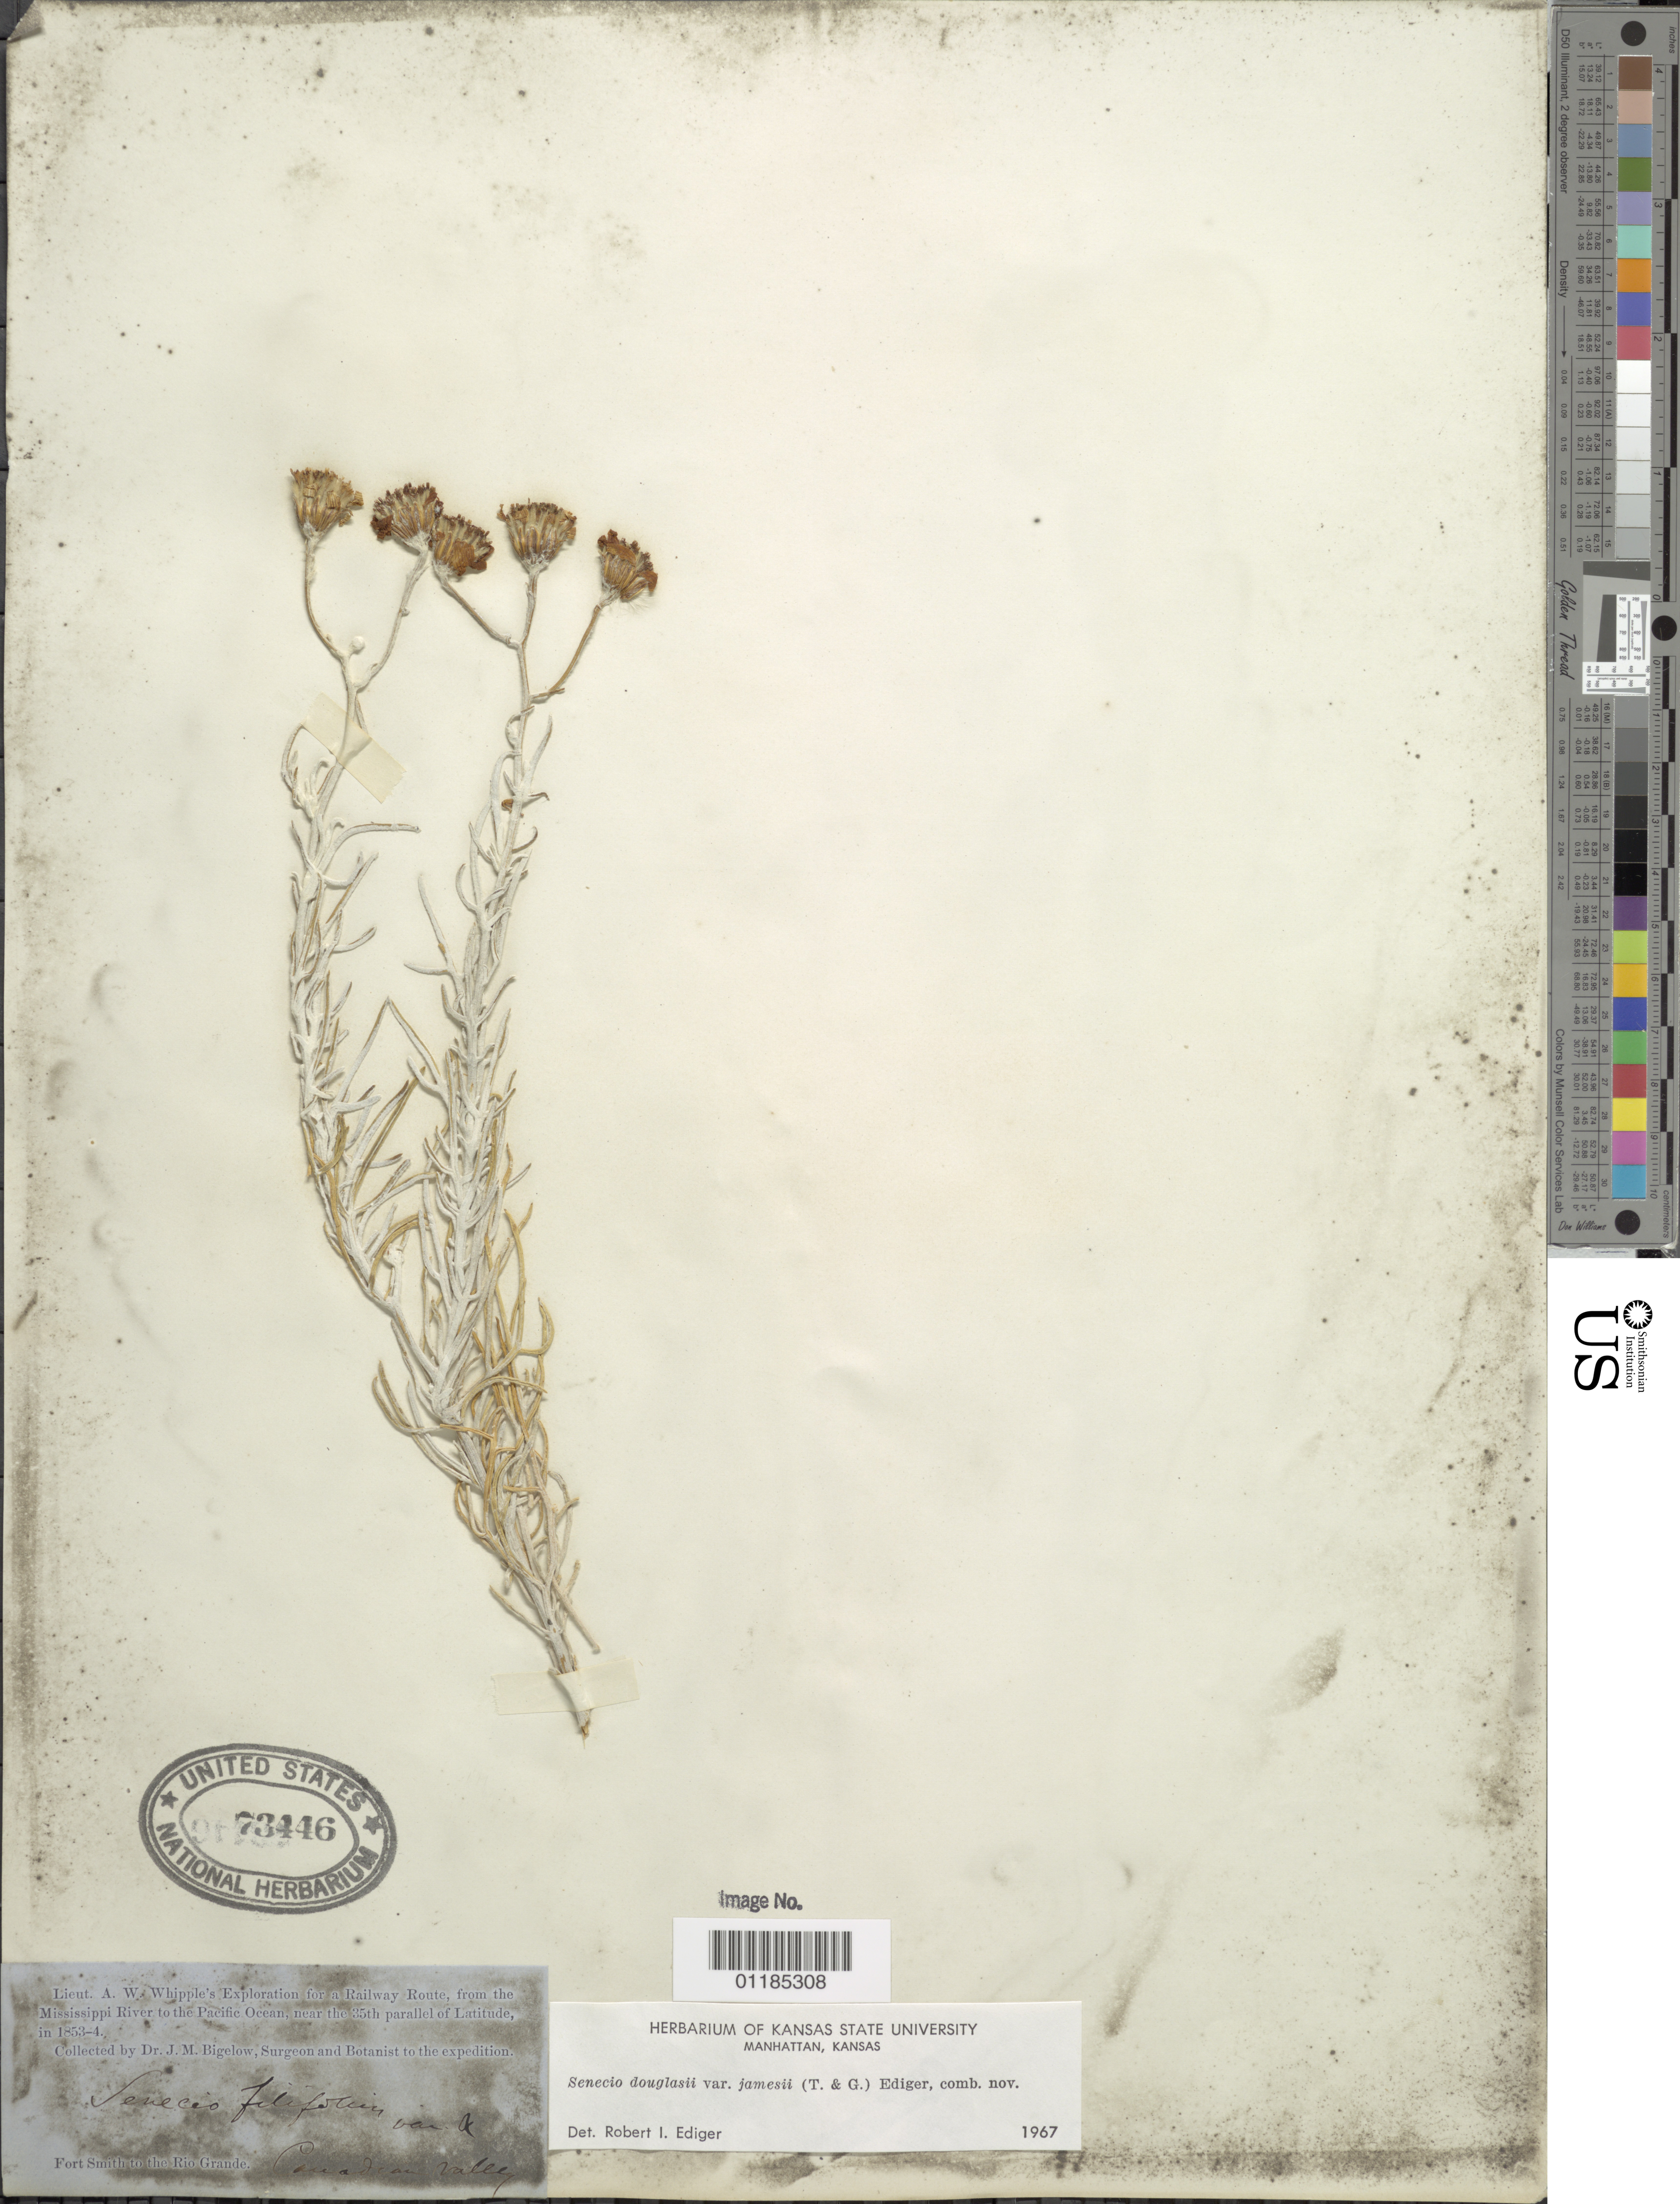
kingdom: Plantae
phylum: Tracheophyta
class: Magnoliopsida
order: Asterales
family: Asteraceae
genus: Senecio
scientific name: Senecio flaccidus var. flaccidus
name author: Less.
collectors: J. M. Bigelow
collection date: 1853/1854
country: United States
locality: Fort Smith to the Rio Grande, Canadian Valley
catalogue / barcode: US 73446